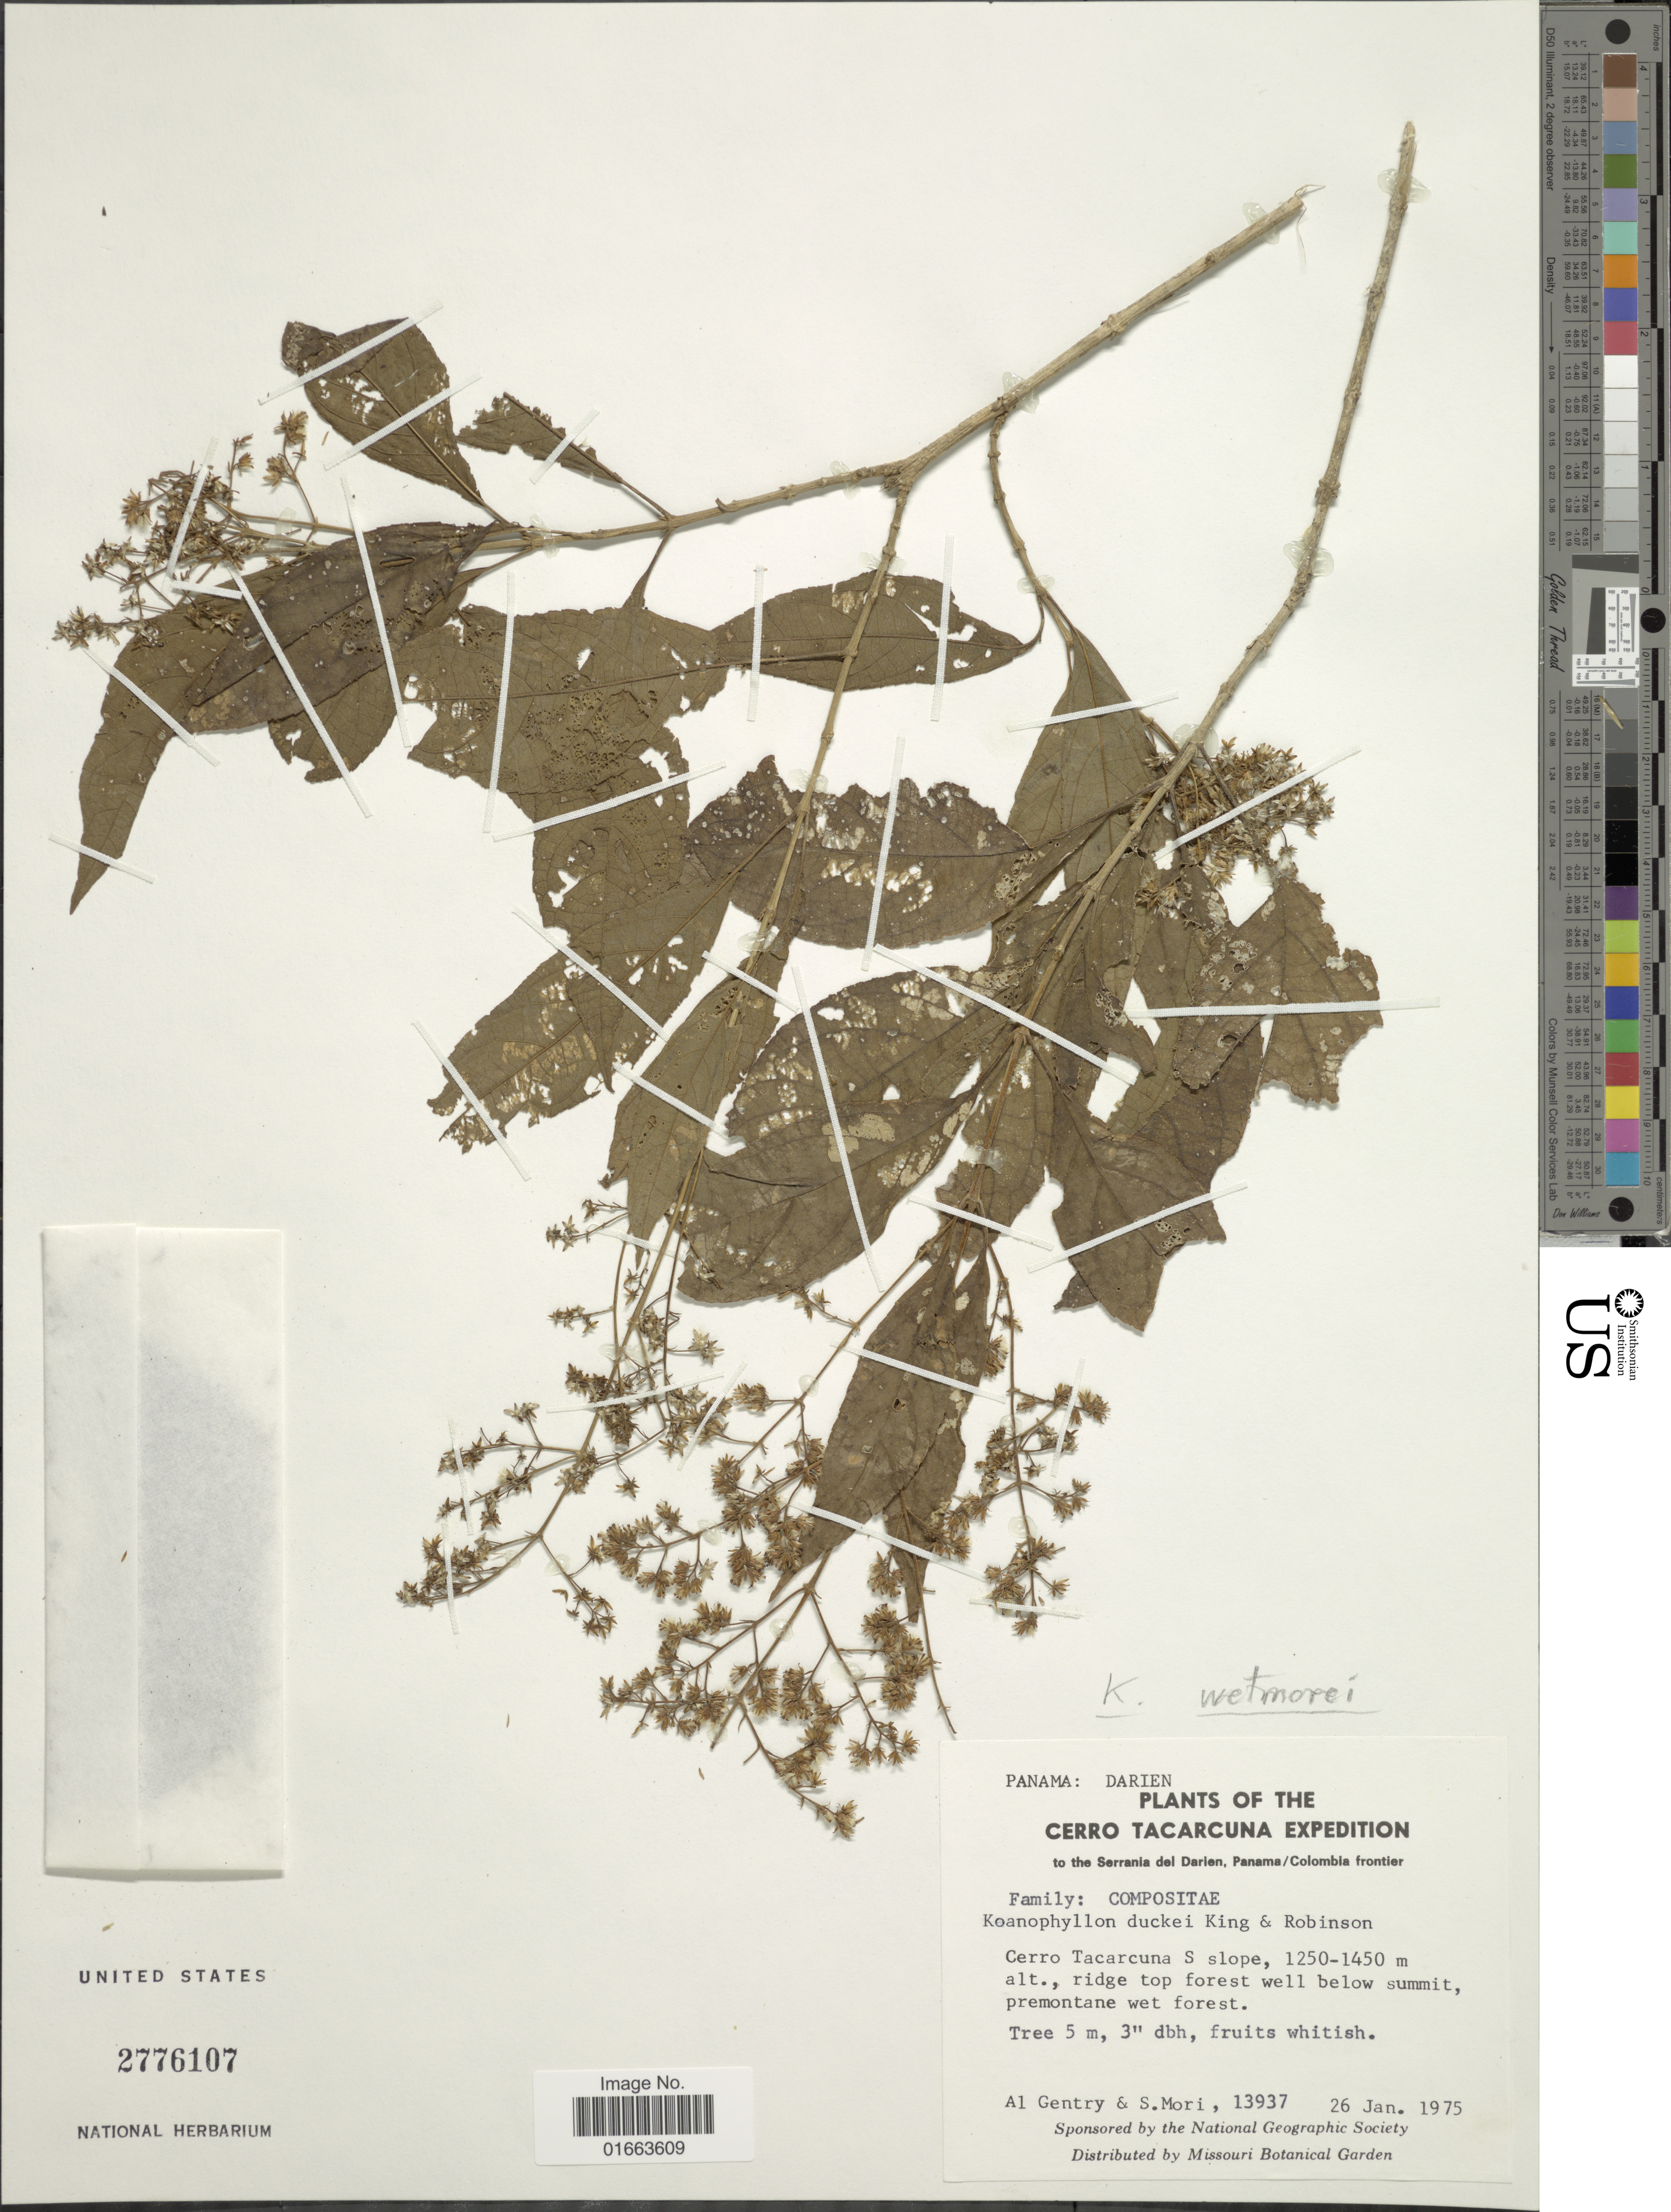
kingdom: Plantae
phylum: Tracheophyta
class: Magnoliopsida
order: Asterales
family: Asteraceae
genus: Koanophyllon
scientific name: Koanophyllon wetmorei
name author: (B.L. Rob.) R.M. King & H. Rob.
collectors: A. H. Gentry & S. Mori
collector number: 13937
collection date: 1975-01-26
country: Panama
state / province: Darién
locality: Cerro tacarcuna S slope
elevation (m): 1250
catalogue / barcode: US 2776107